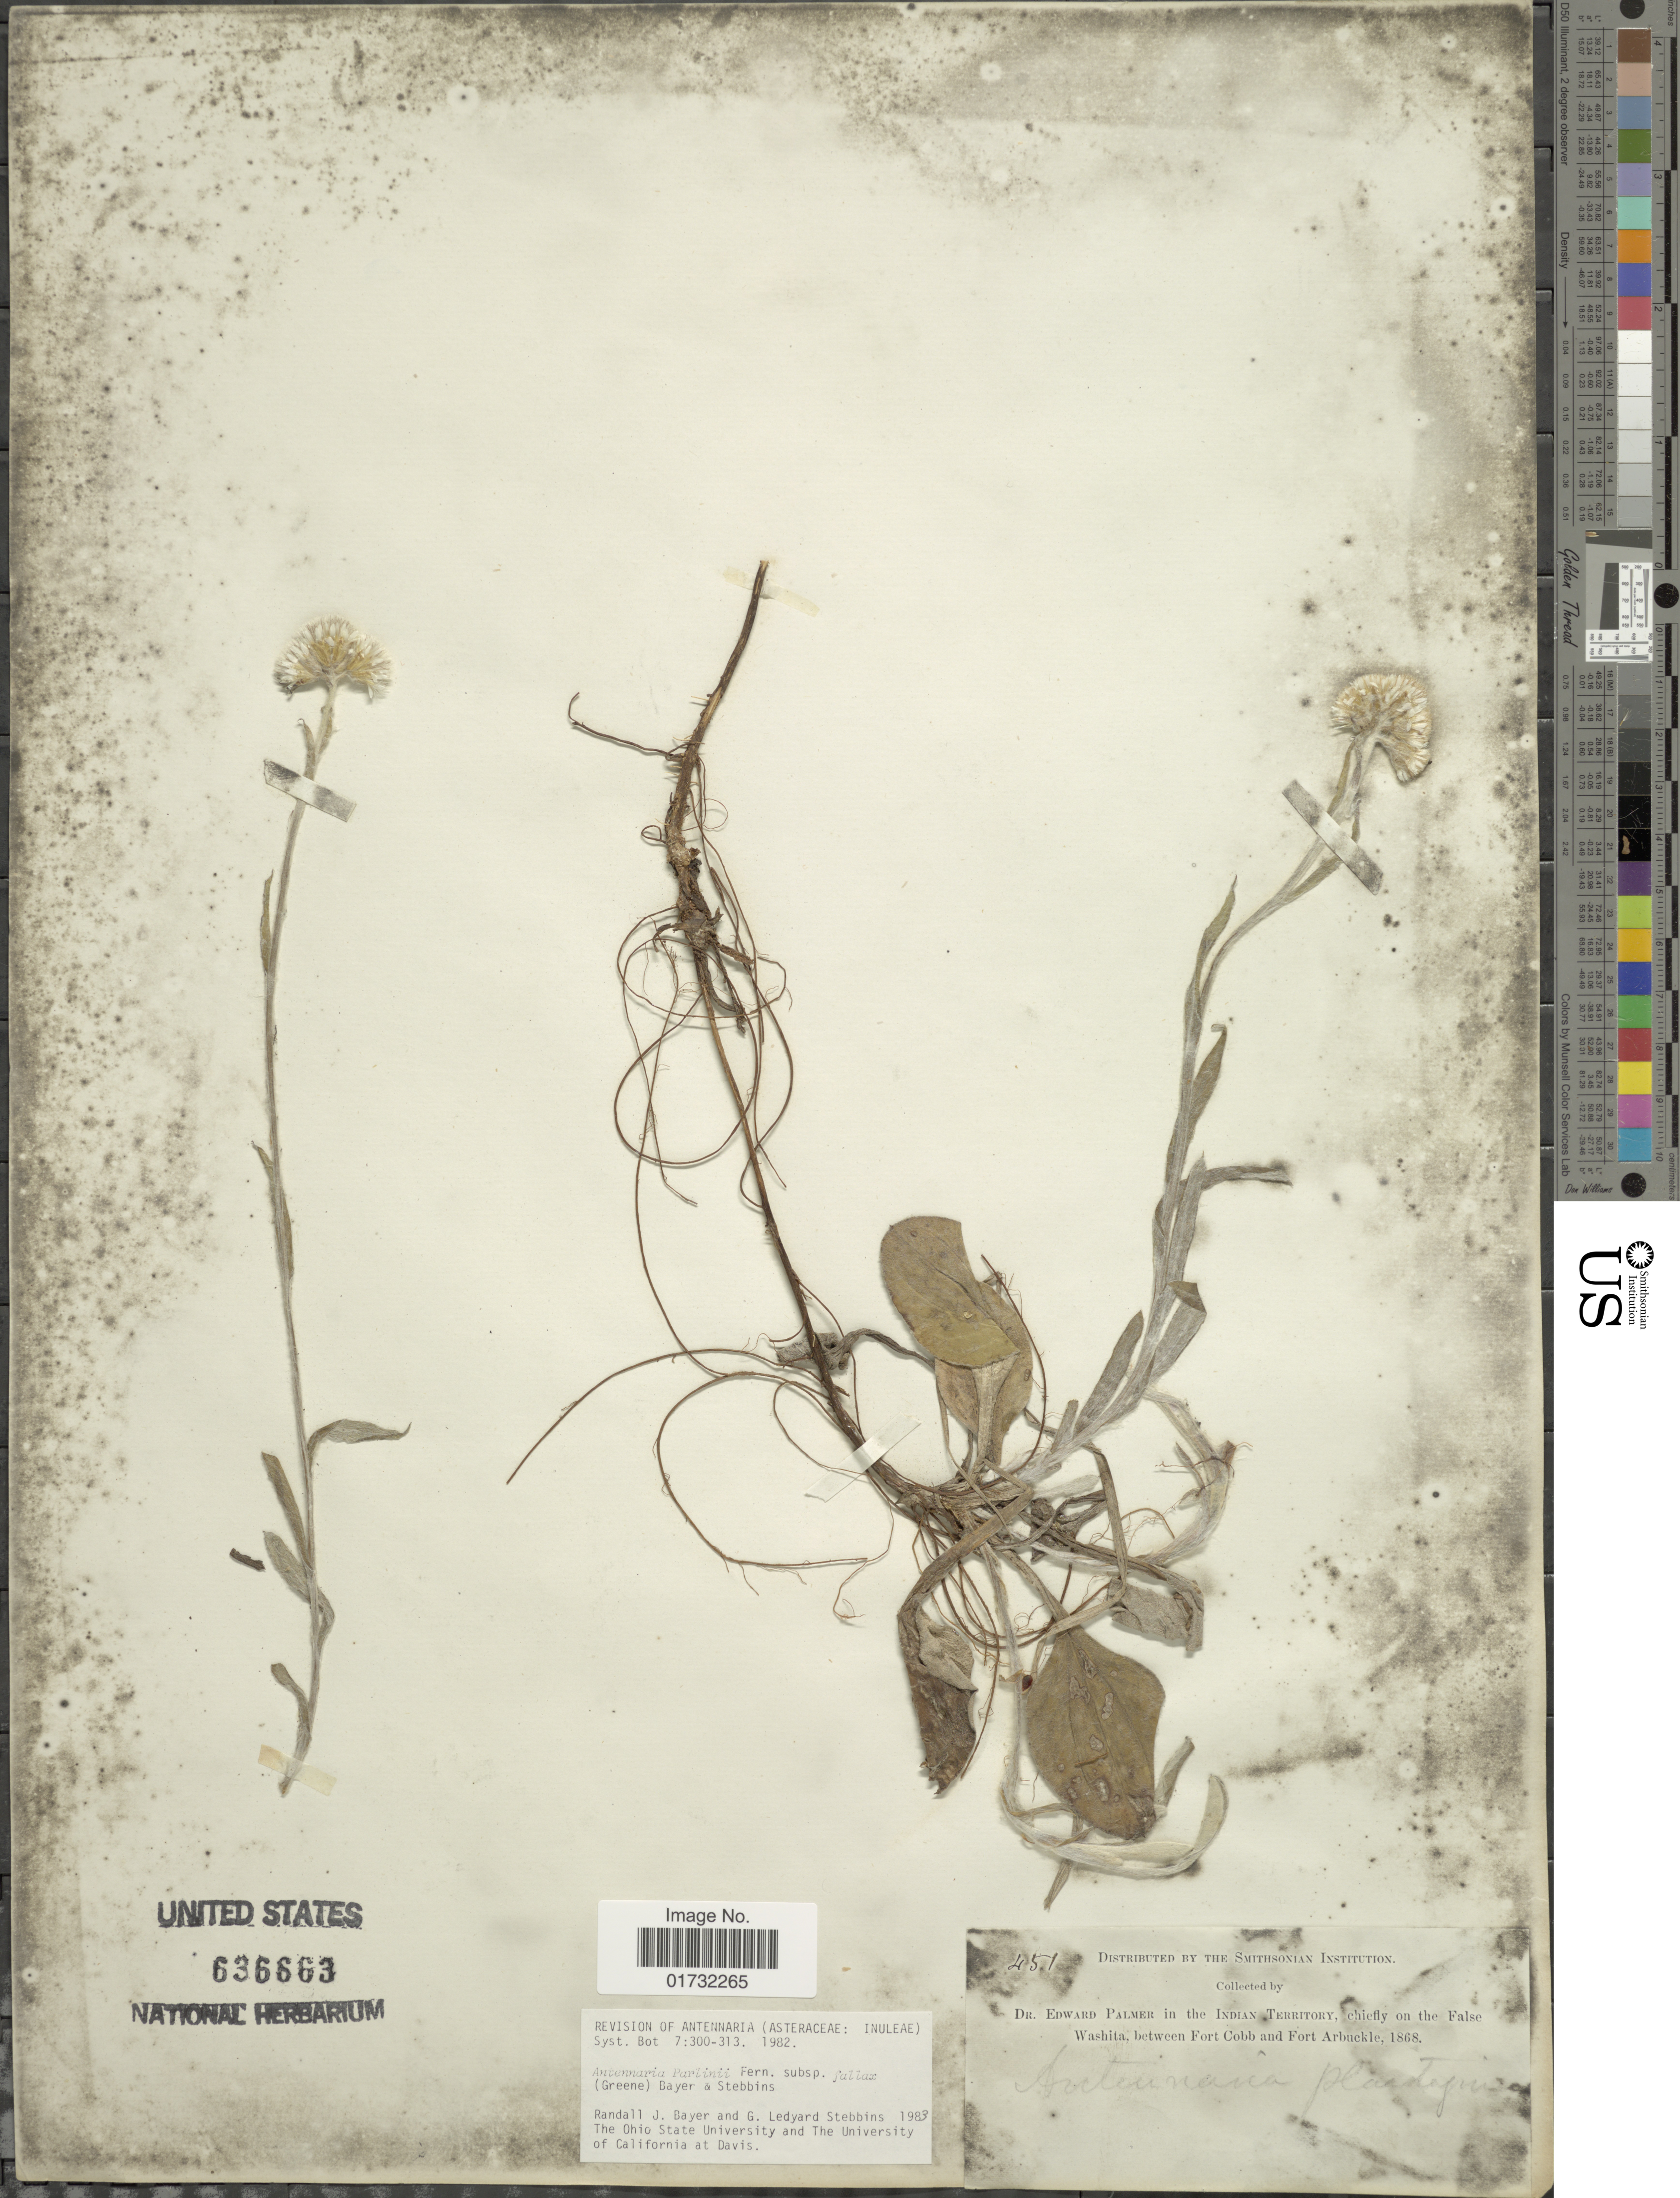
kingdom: Plantae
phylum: Tracheophyta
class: Magnoliopsida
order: Asterales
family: Asteraceae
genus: Antennaria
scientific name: Antennaria parlinii subsp. fallax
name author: (Greene) R.J. Bayer & Stebbins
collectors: E. Palmer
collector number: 451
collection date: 1868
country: United States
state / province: Oklahoma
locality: Indian Territory, on the False Washita, between Fort Cobb and Fort Arbuckle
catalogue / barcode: US 636663